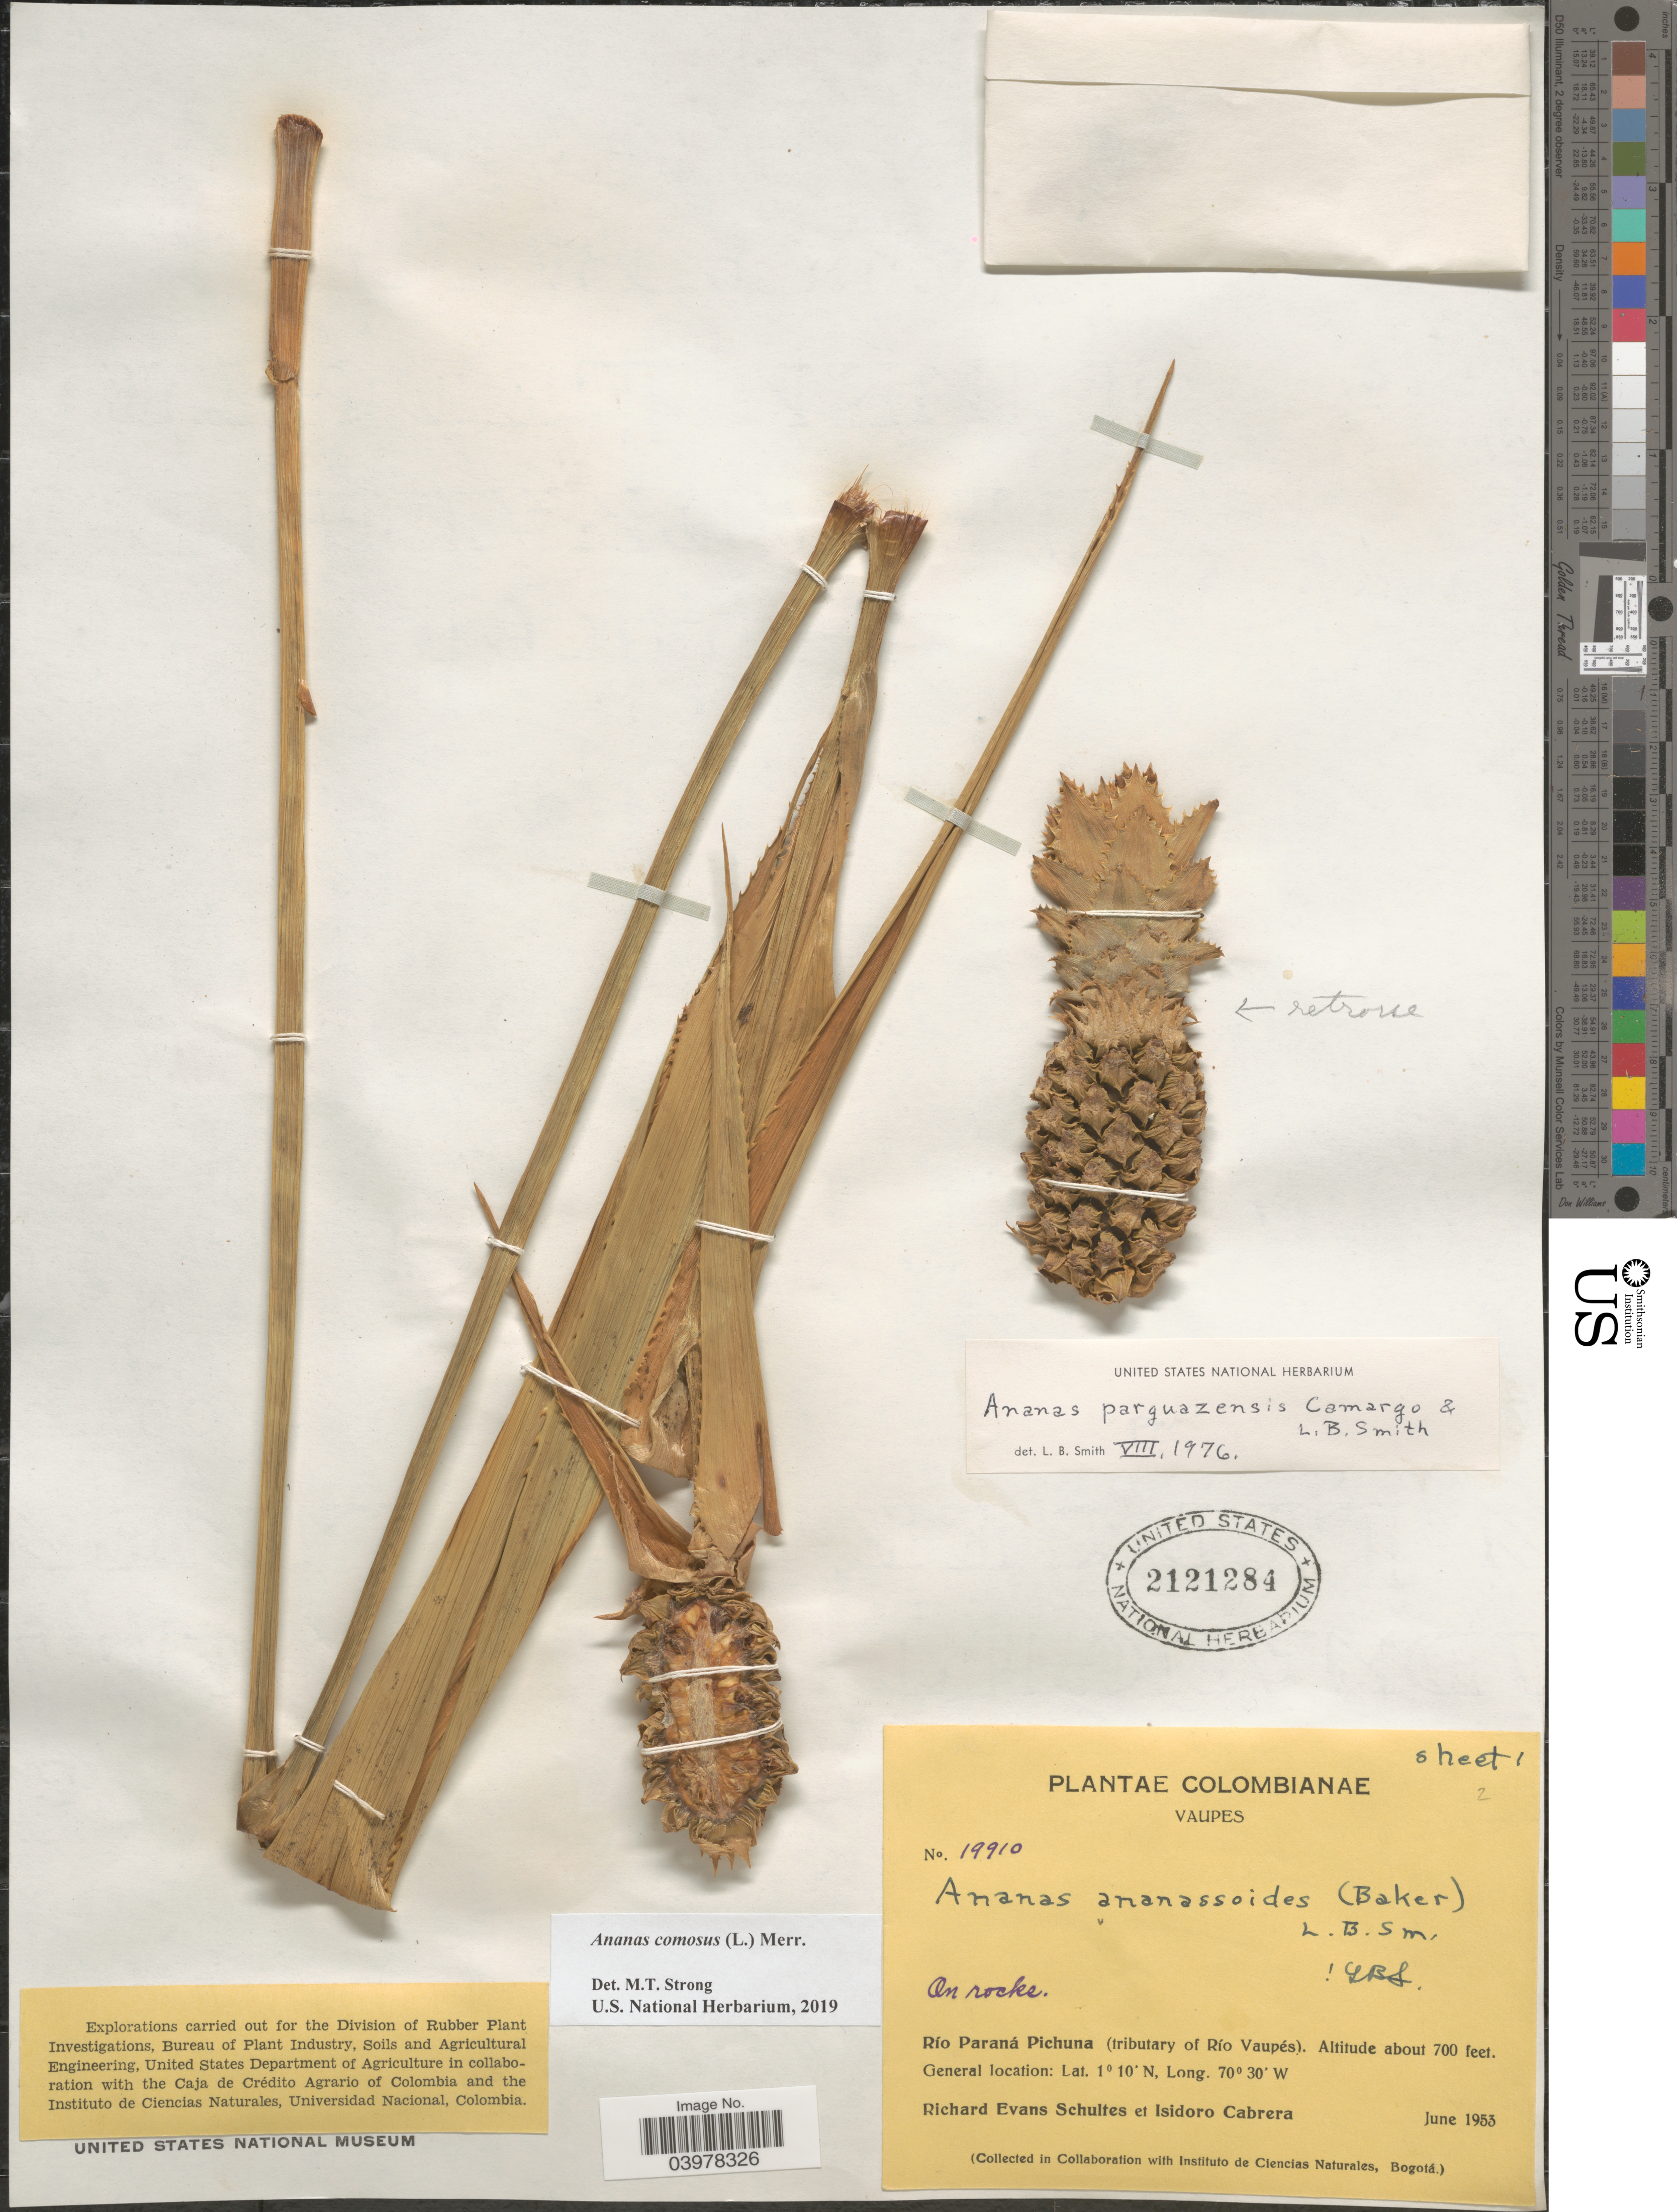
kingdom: Plantae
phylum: Tracheophyta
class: Liliopsida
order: Poales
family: Bromeliaceae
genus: Ananas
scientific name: Ananas comosus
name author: (L.) Merr.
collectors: R. E. Schultes & I. Cabrera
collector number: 19910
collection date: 1953-06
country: Colombia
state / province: Vaupés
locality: Río Paraná Pichuna (tributary of Río Vaupés).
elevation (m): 213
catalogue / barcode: US 2121284